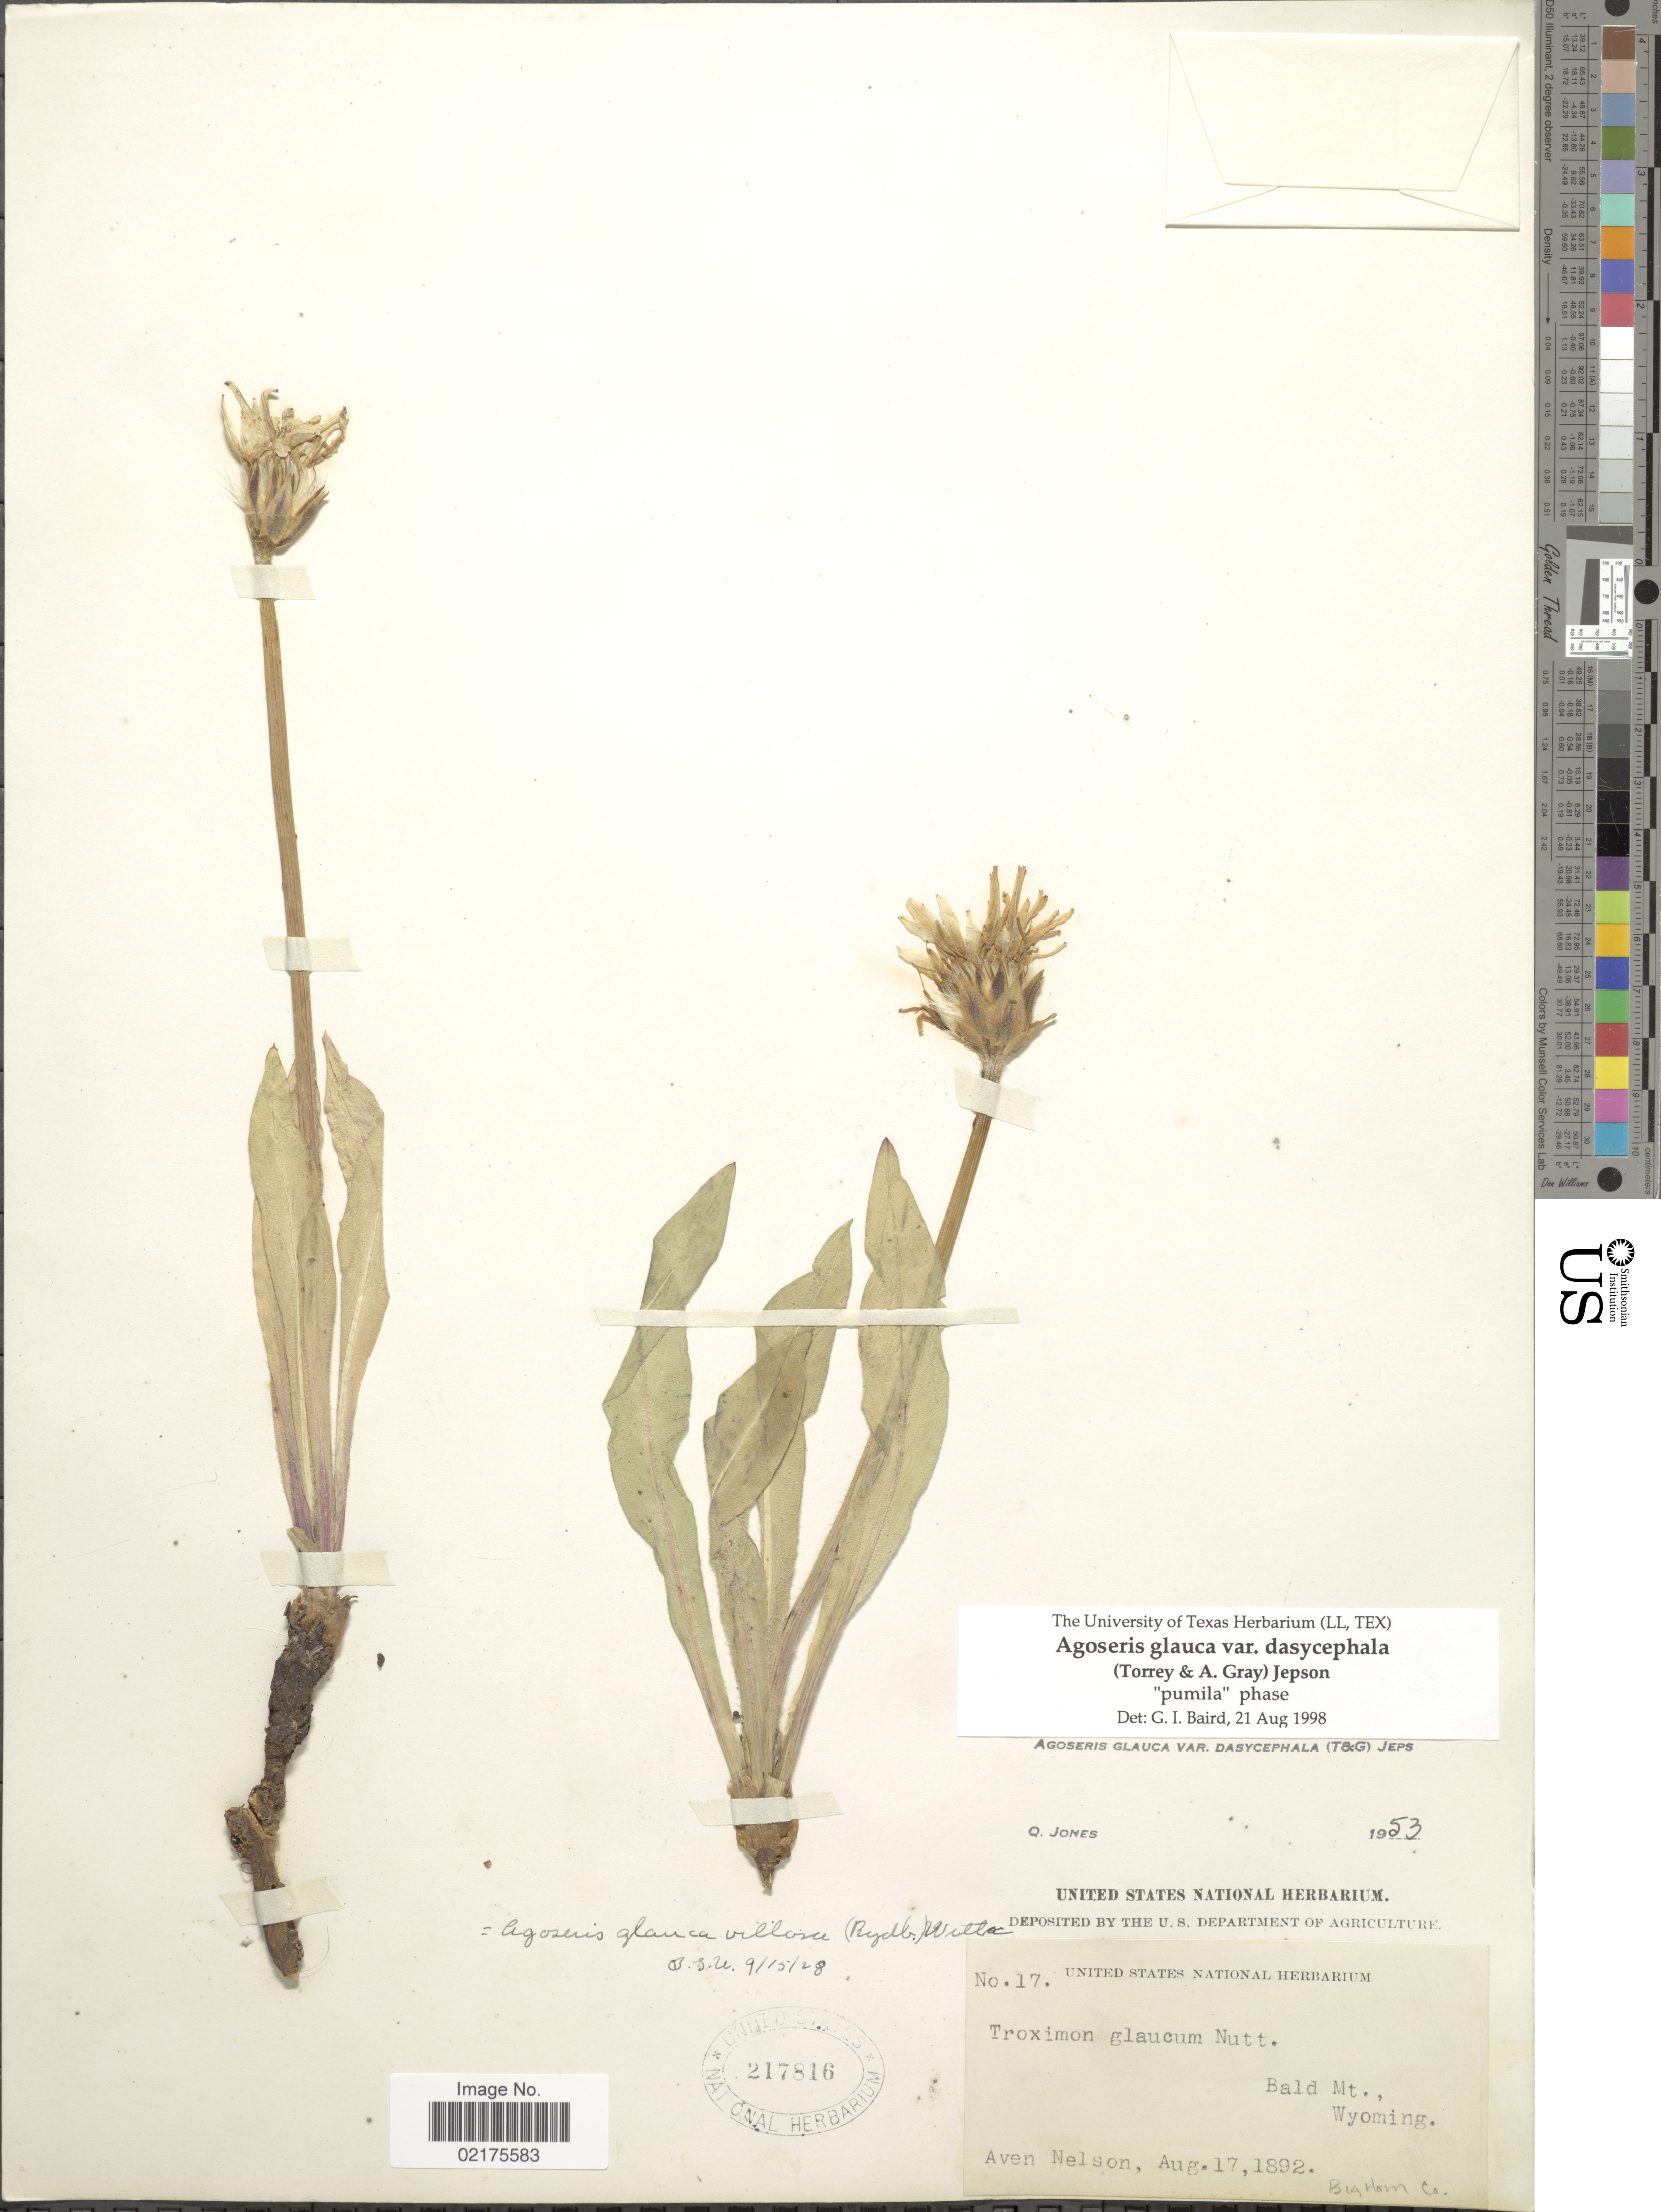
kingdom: Plantae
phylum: Tracheophyta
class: Magnoliopsida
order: Asterales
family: Asteraceae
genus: Agoseris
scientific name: Agoseris glauca var. dasycephala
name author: (Torr. & A. Gray) Jeps.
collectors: A. Nelson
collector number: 17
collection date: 1892-08-17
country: United States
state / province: Wyoming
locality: Bald Mt.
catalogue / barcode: US 217816